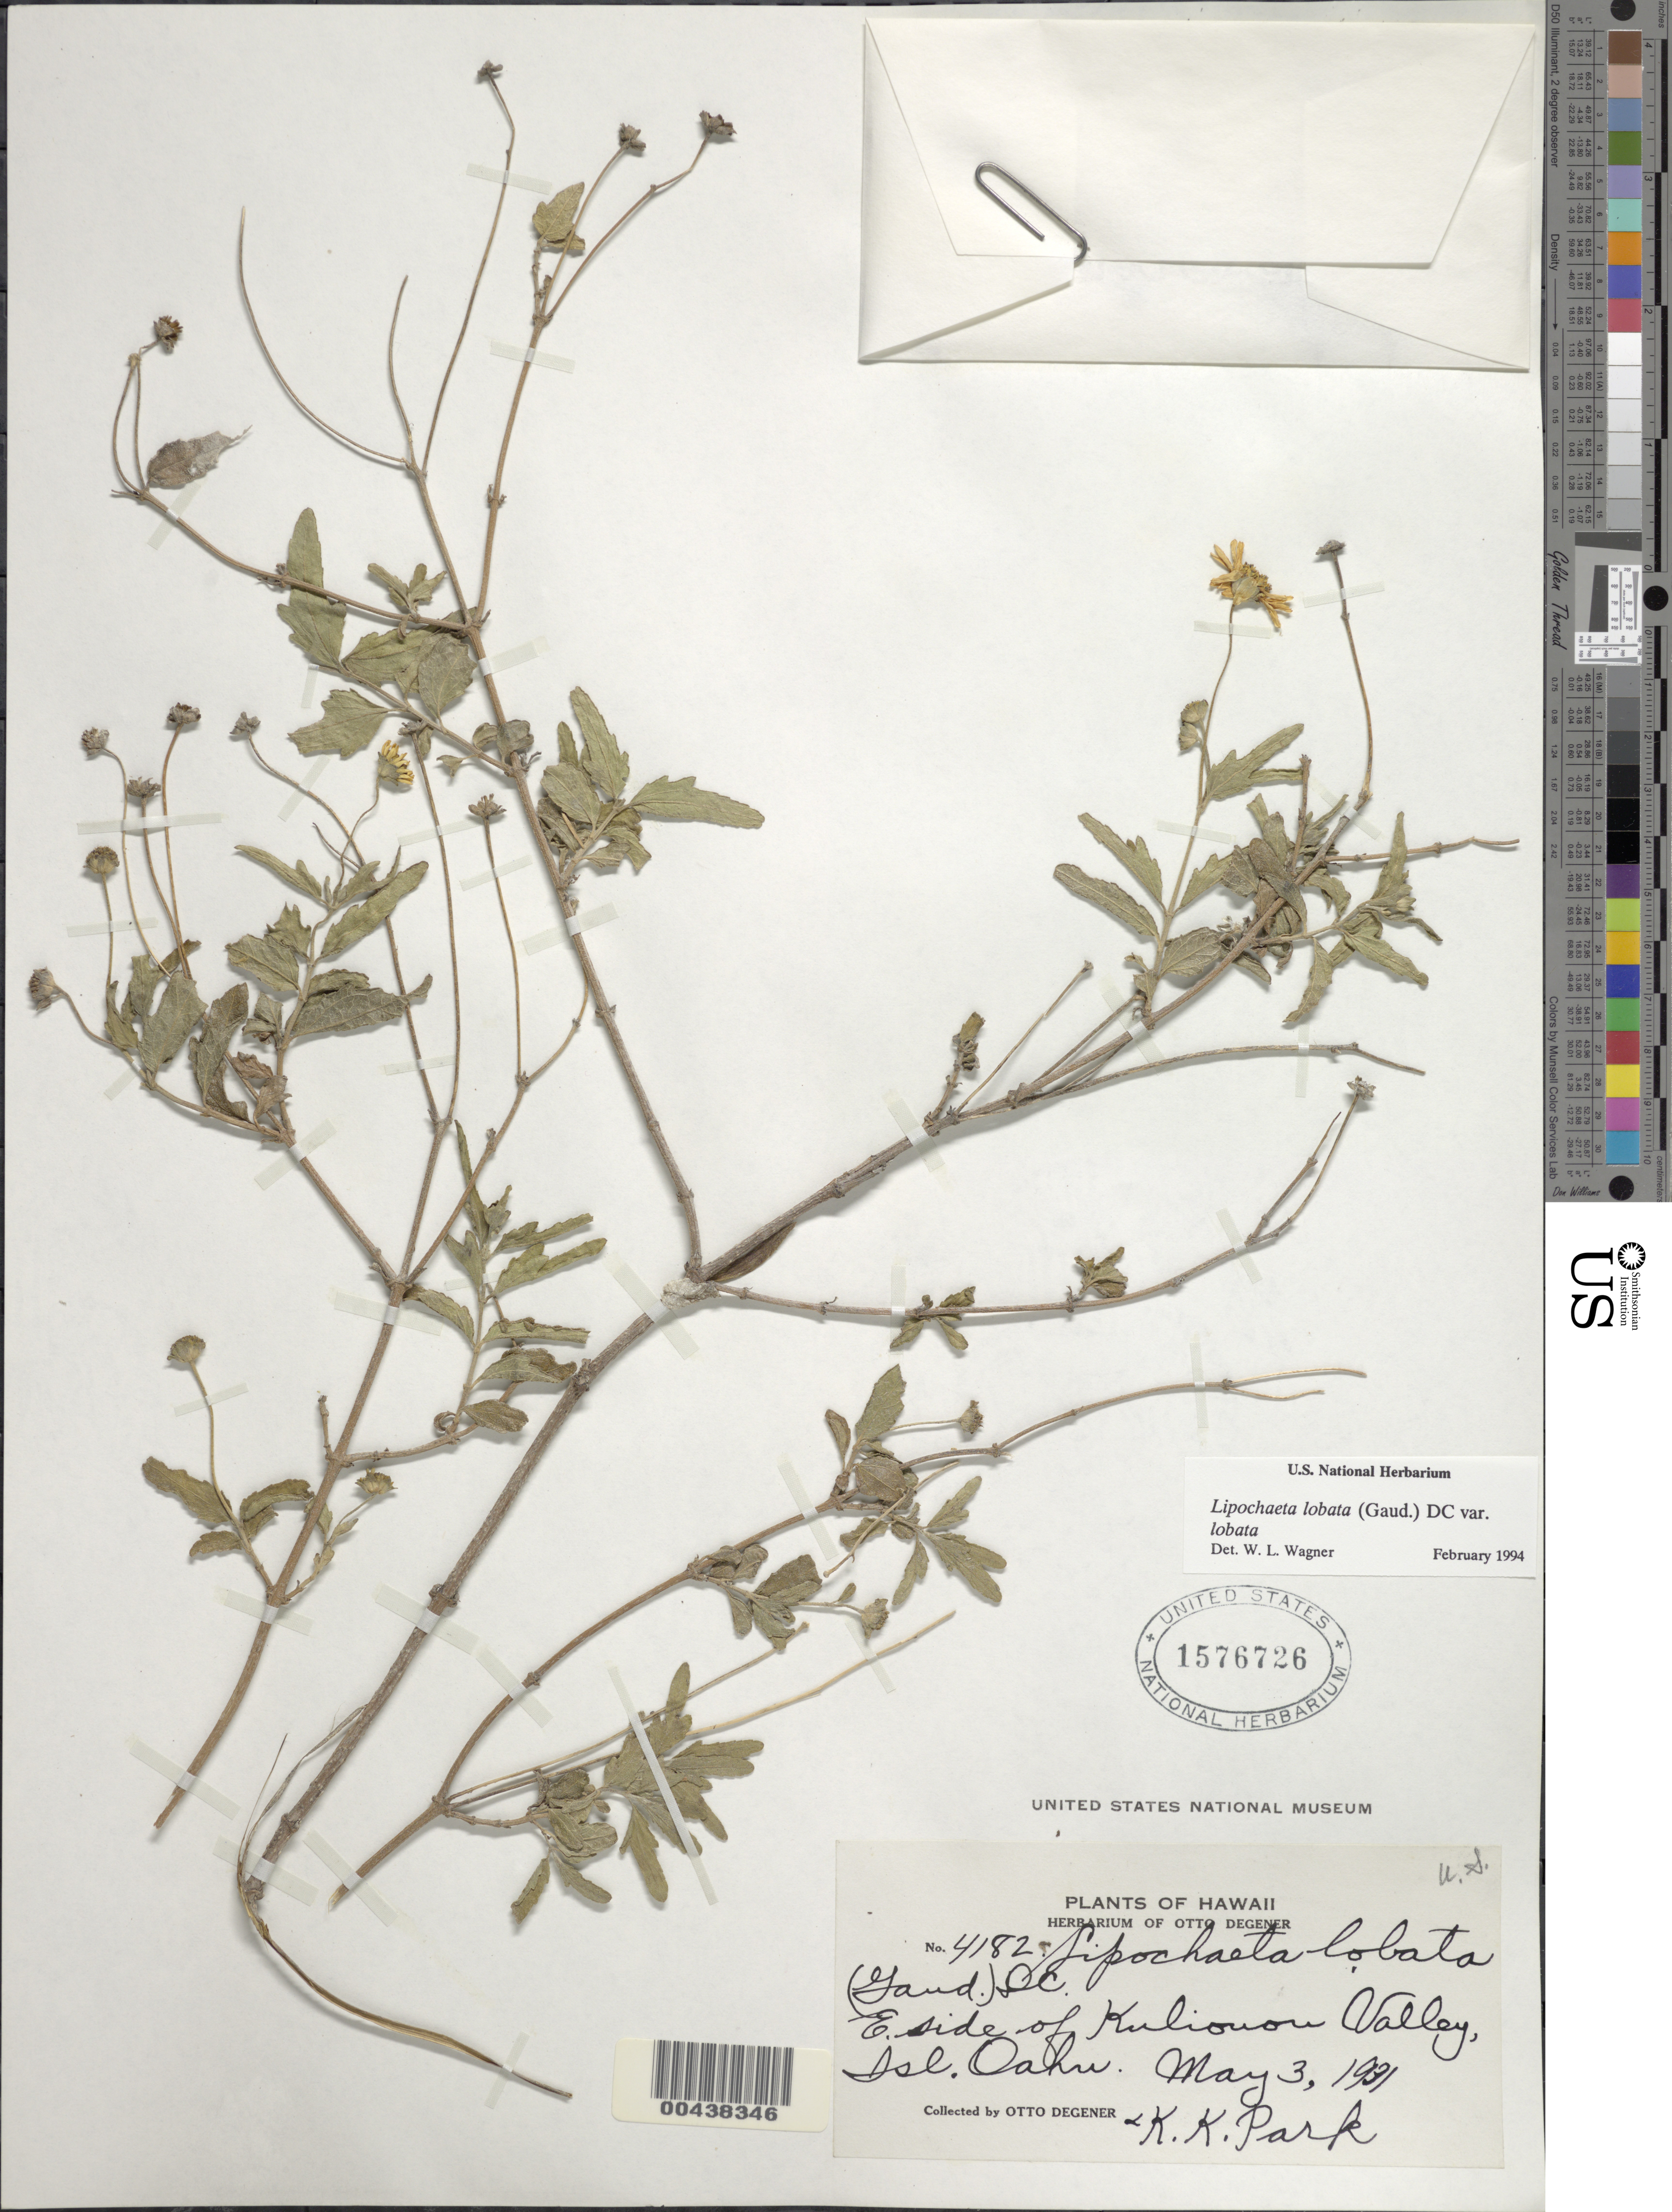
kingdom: Plantae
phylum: Tracheophyta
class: Magnoliopsida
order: Asterales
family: Asteraceae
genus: Lipochaeta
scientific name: Lipochaeta lobata var. lobata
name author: (Gaudich.) DC.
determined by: Wagner, W. L., (BOT), Smithsonian Institution - National Museum of Natural History (UNITED STATES)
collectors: O. Degener & K. Park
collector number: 4182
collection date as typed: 3 May 1931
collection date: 1931-05-03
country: United States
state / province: Hawaii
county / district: Honolulu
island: Oahu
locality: E side of Kuliouou Valley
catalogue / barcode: US 1576726